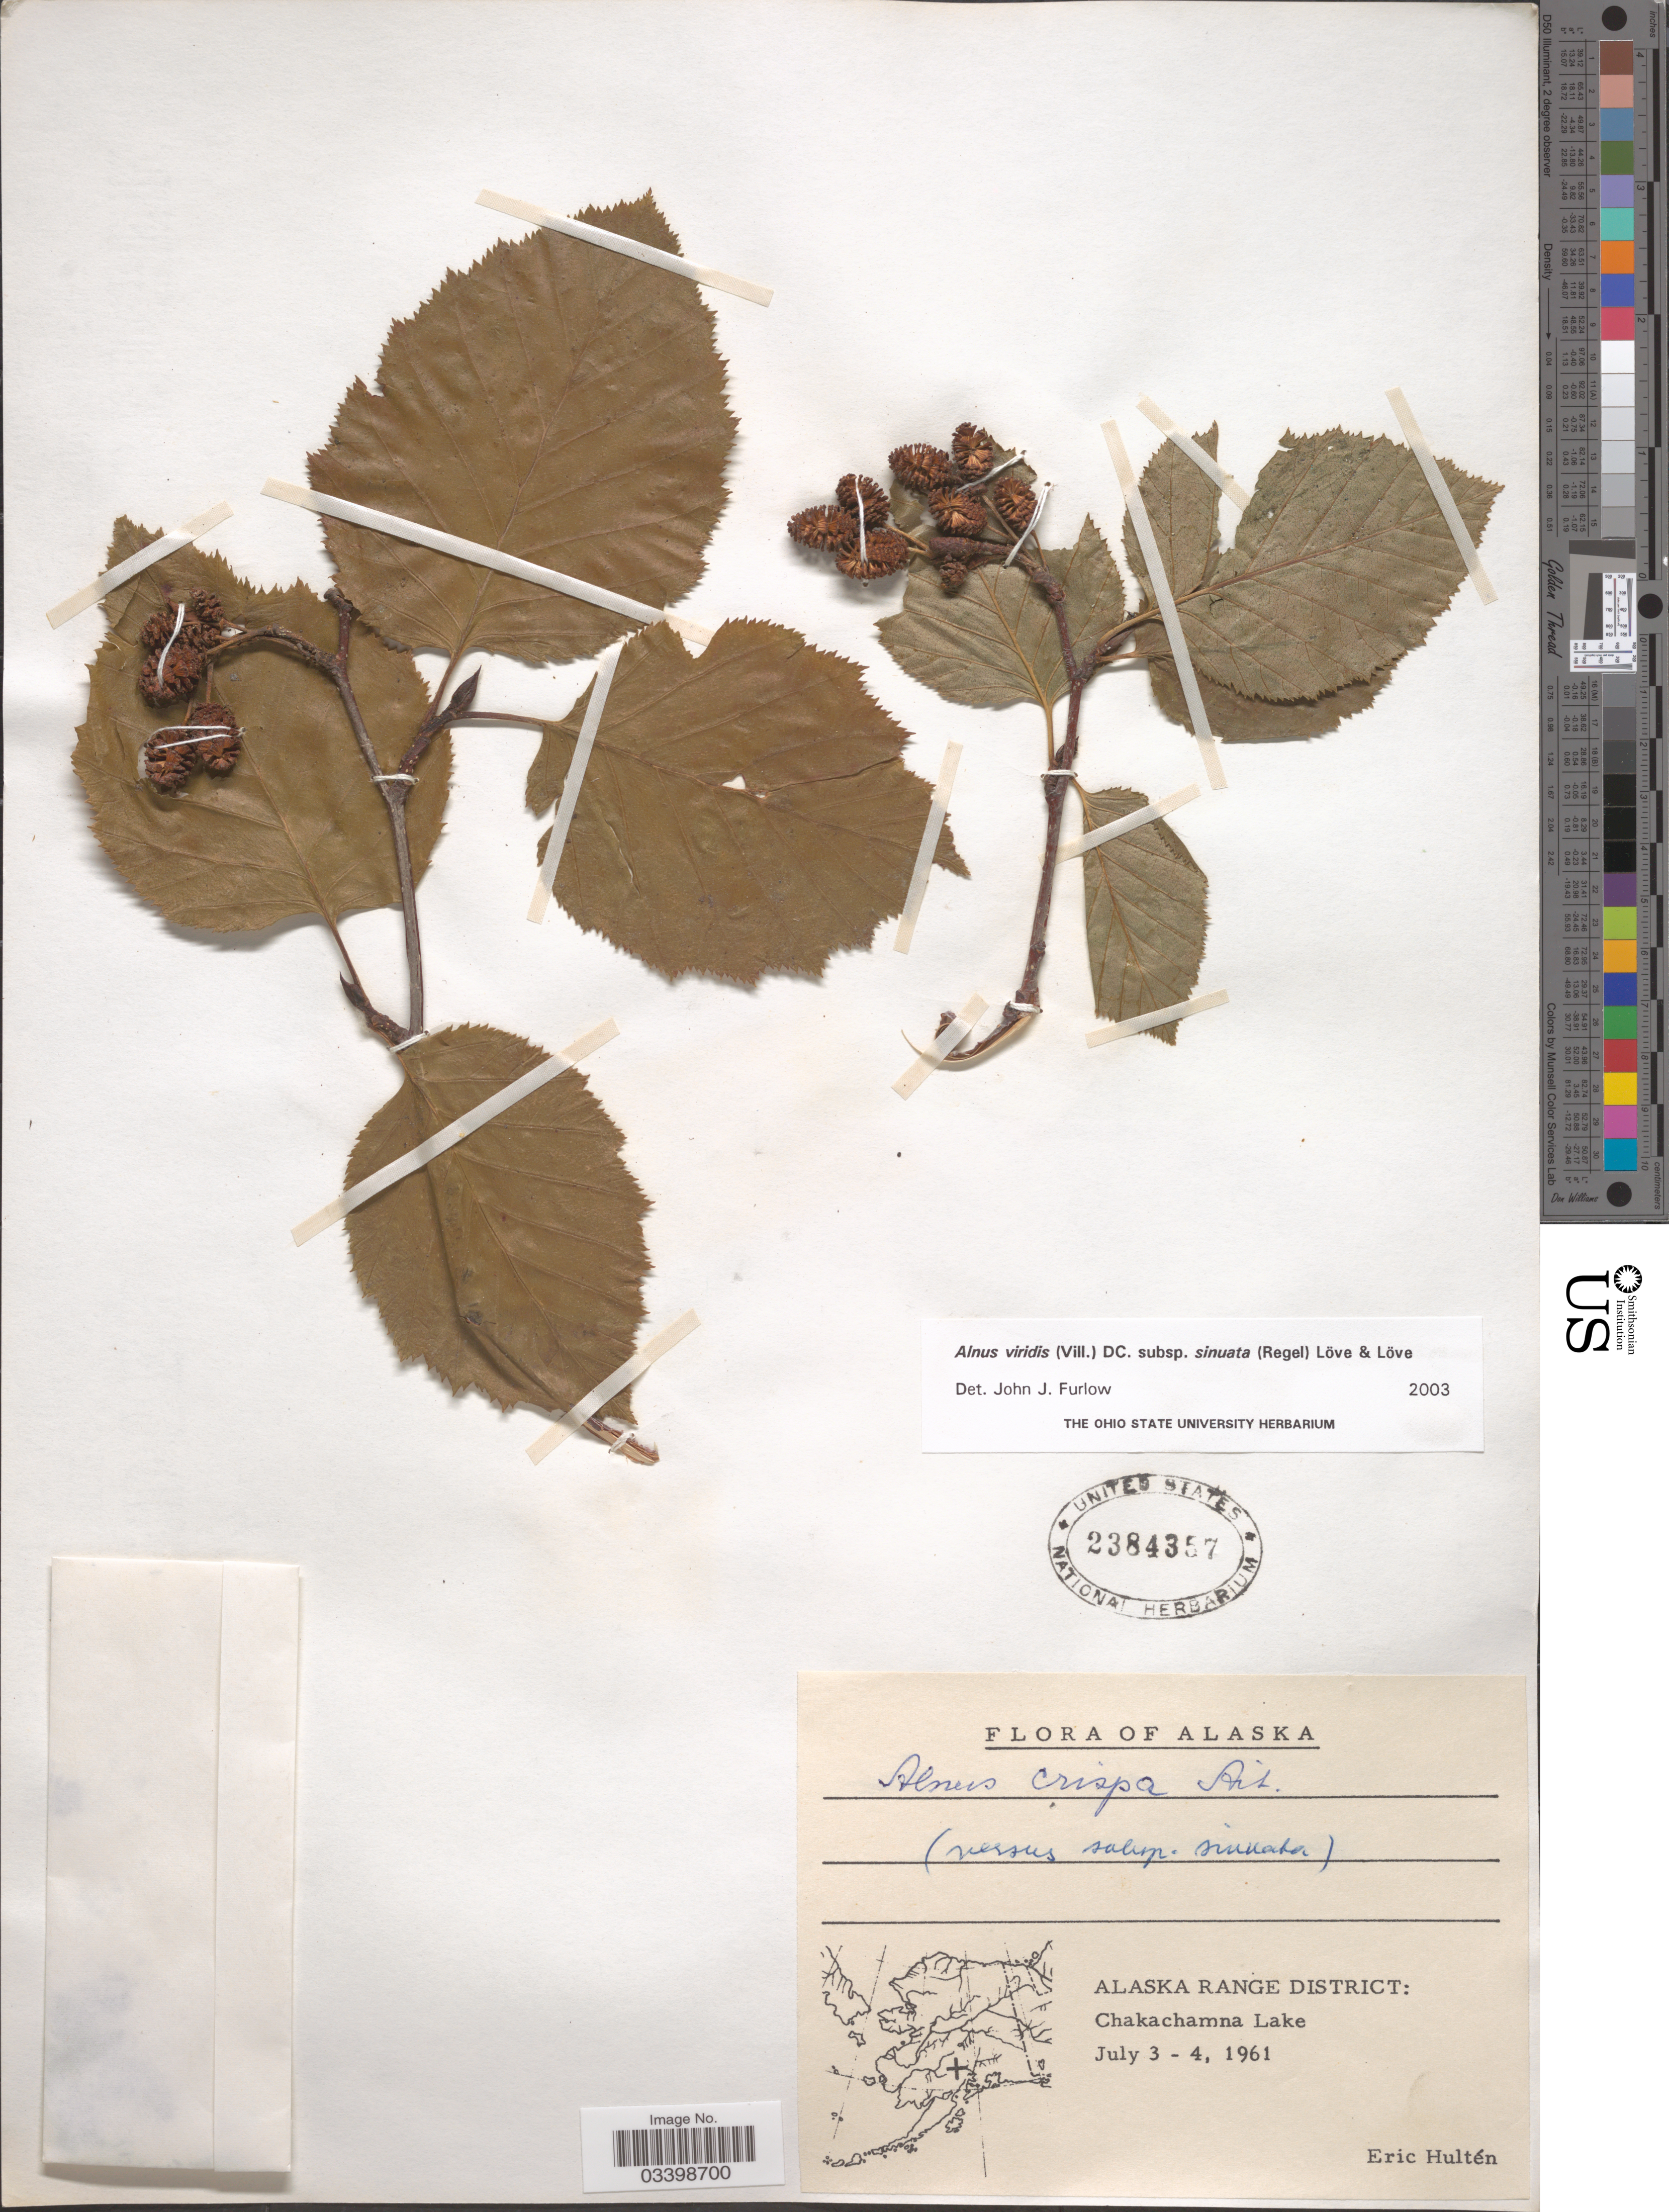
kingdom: Plantae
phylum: Tracheophyta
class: Magnoliopsida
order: Fagales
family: Betulaceae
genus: Alnus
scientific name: Alnus viridis subsp. sinuata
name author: Regel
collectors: E. G. Hultén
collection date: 1961-07-03/1961-07-04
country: United States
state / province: Alaska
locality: Alaska Range District: Chakachamna Lake.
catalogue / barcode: US 2384357